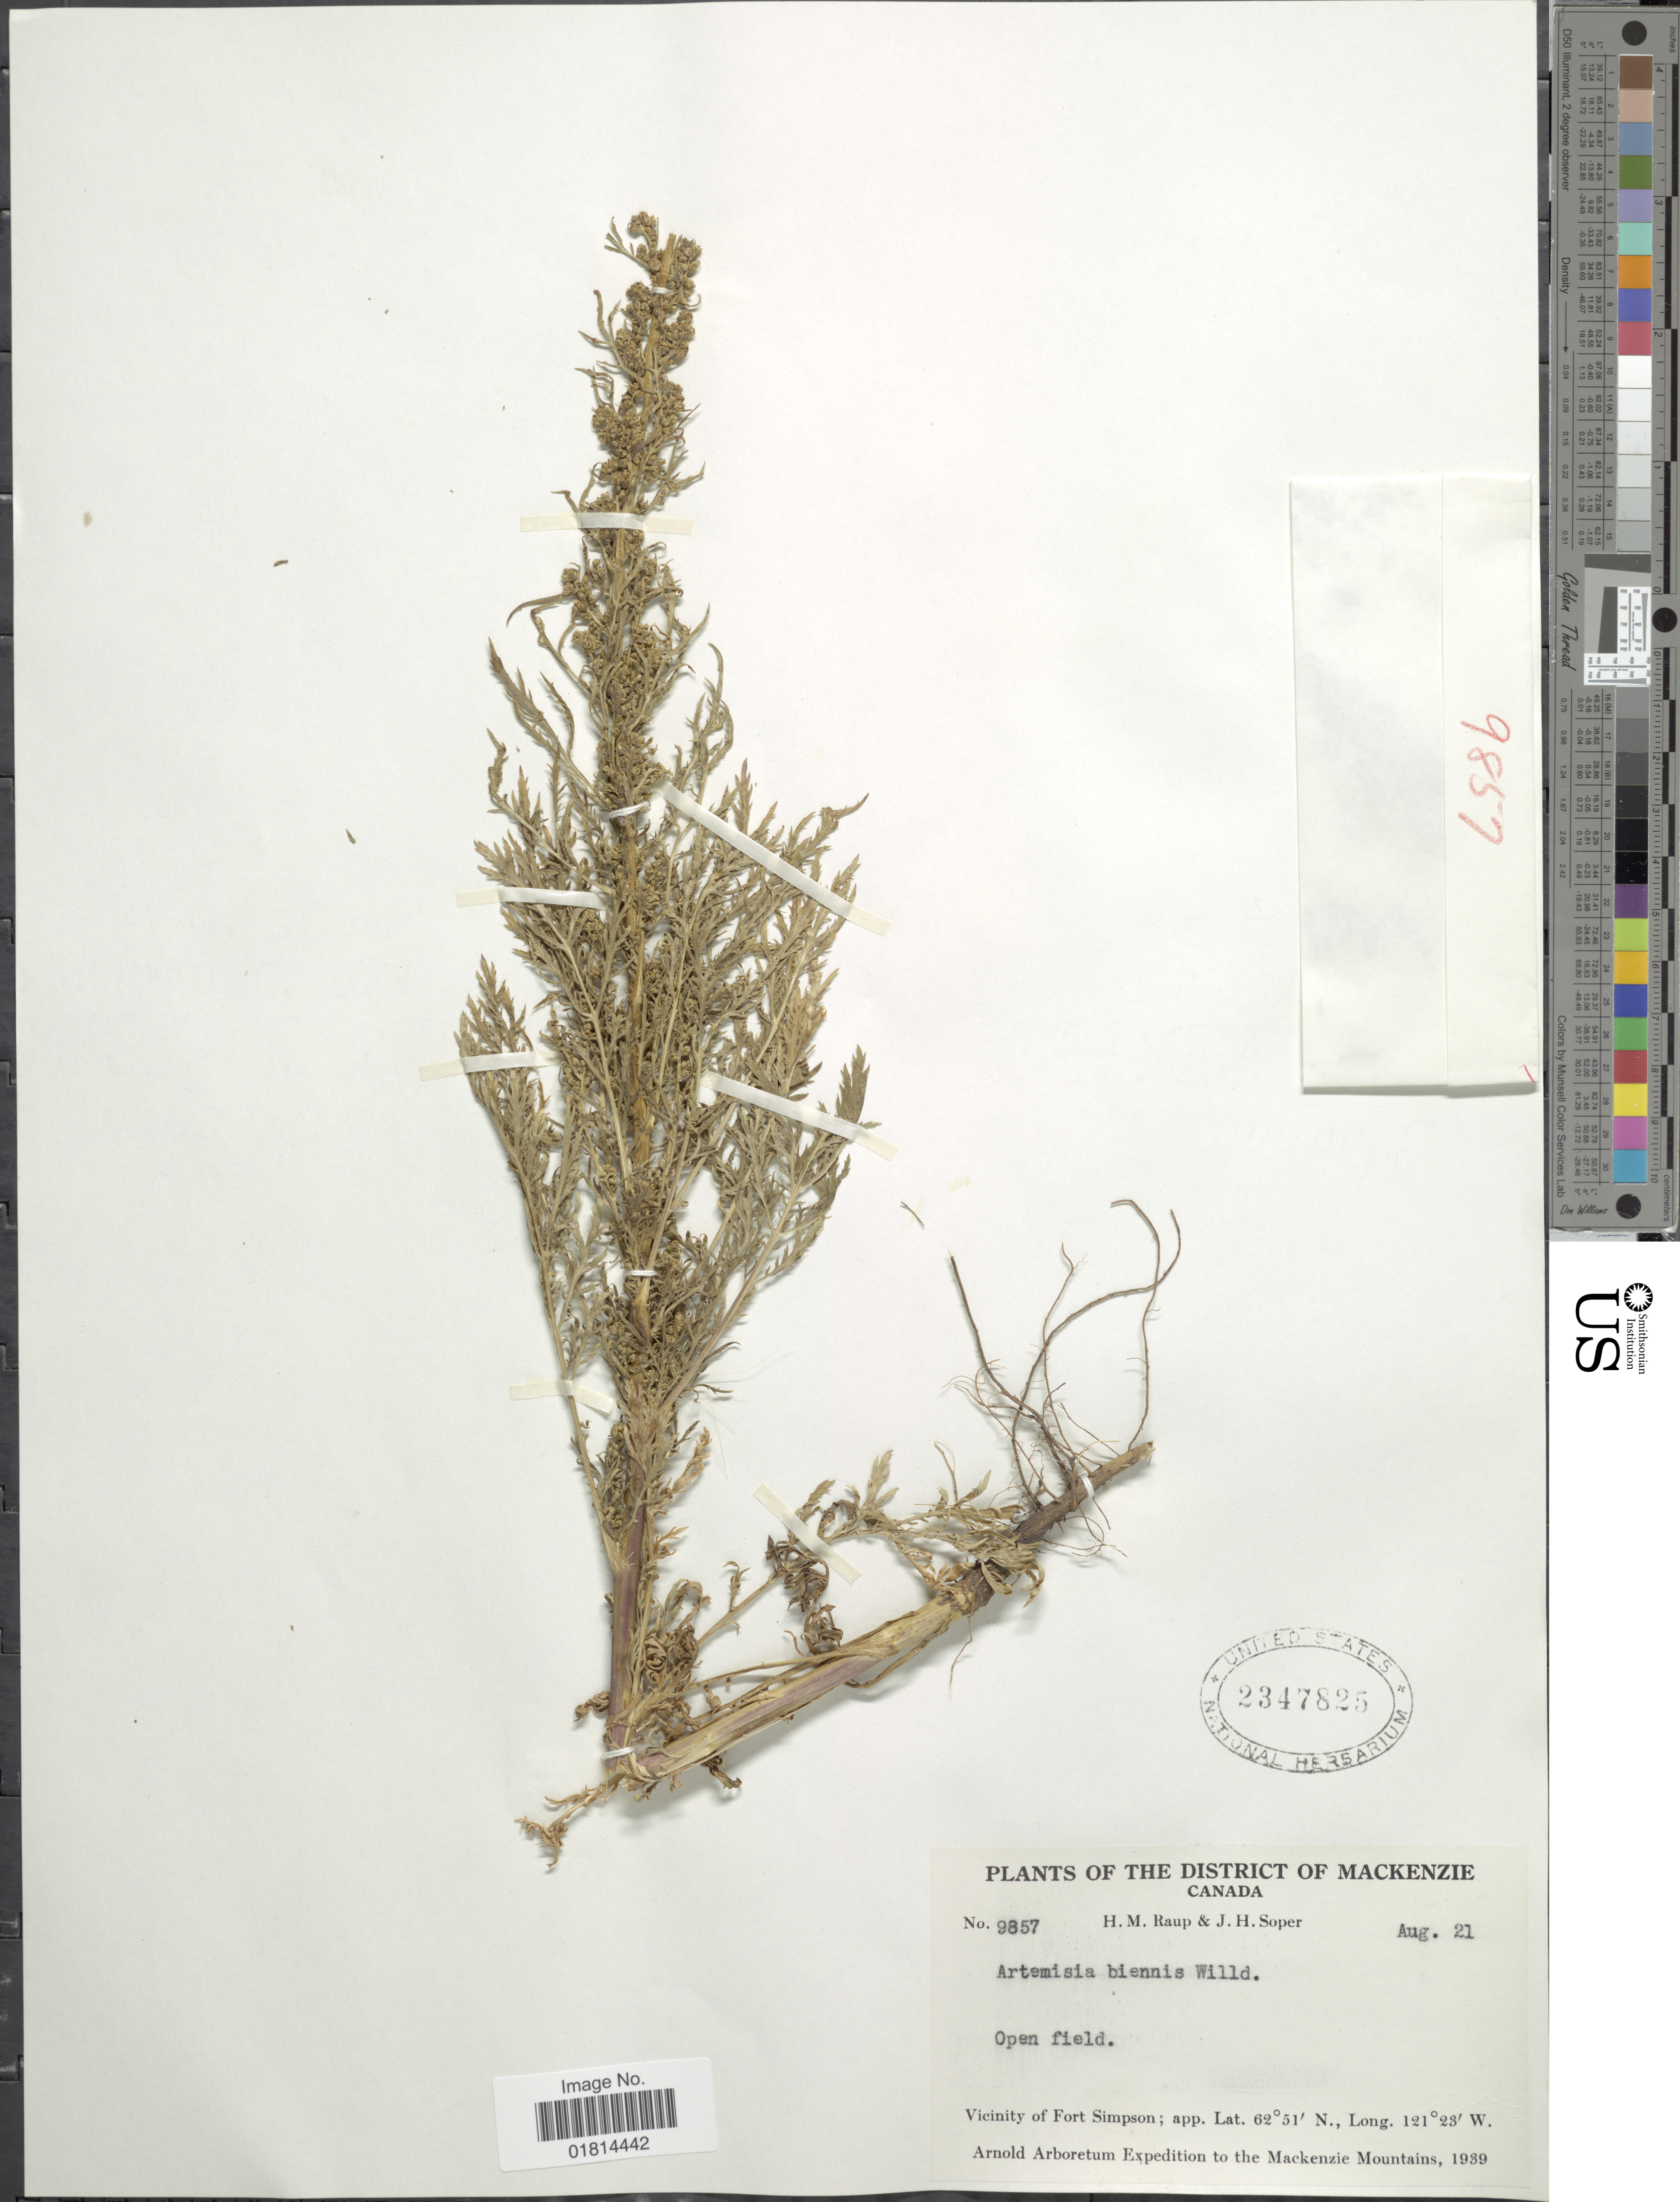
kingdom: Plantae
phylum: Tracheophyta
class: Magnoliopsida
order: Asterales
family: Asteraceae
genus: Artemisia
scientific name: Artemisia biennis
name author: Willd.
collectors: H. Raup & J. H. Soper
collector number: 9857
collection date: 1939-08-21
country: Canada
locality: District of Mackenzie. Open field. Vicinity of Fort Simpson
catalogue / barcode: US 2347825